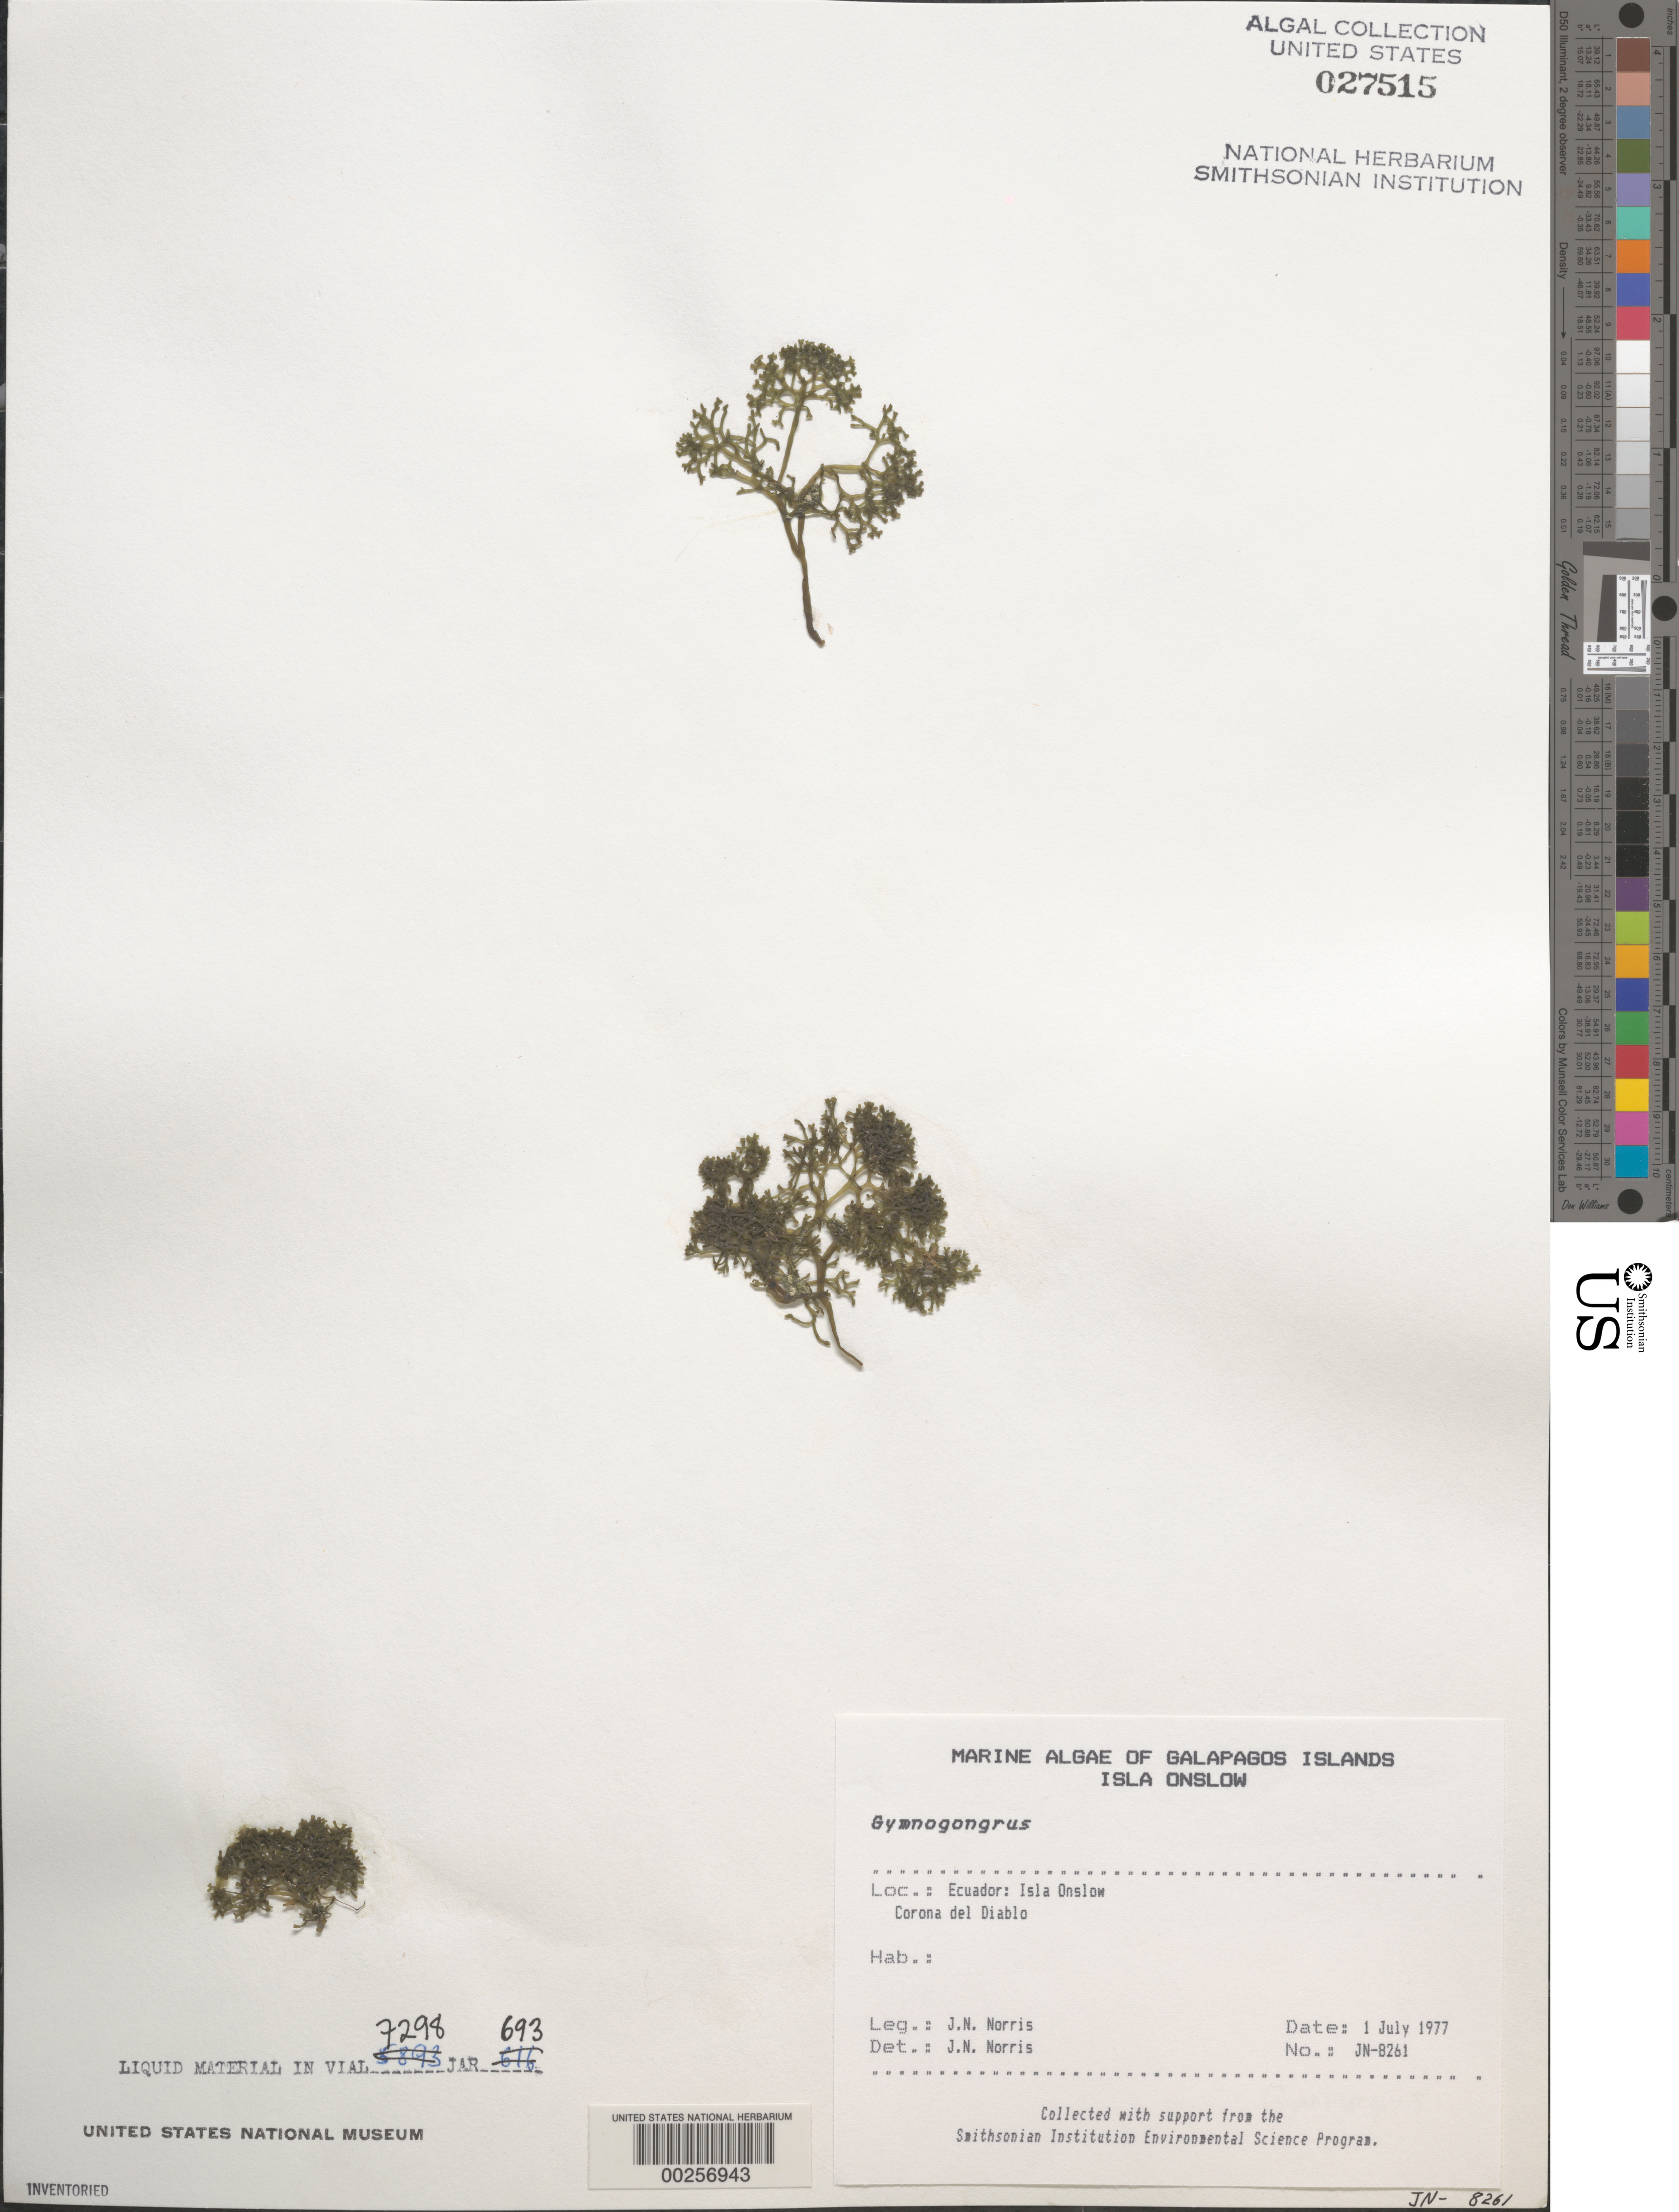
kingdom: Plantae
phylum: Rhodophyta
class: Florideophyceae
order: Gigartinales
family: Phyllophoraceae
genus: Gymnogongrus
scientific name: Gymnogongrus sp.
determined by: Norris, James N.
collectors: J. N. Norris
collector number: JN-8261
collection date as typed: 01 Jul 1977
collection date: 1977-07-01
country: Ecuador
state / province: Colón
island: Onslow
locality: Corona del Diablo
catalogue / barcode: US 27515